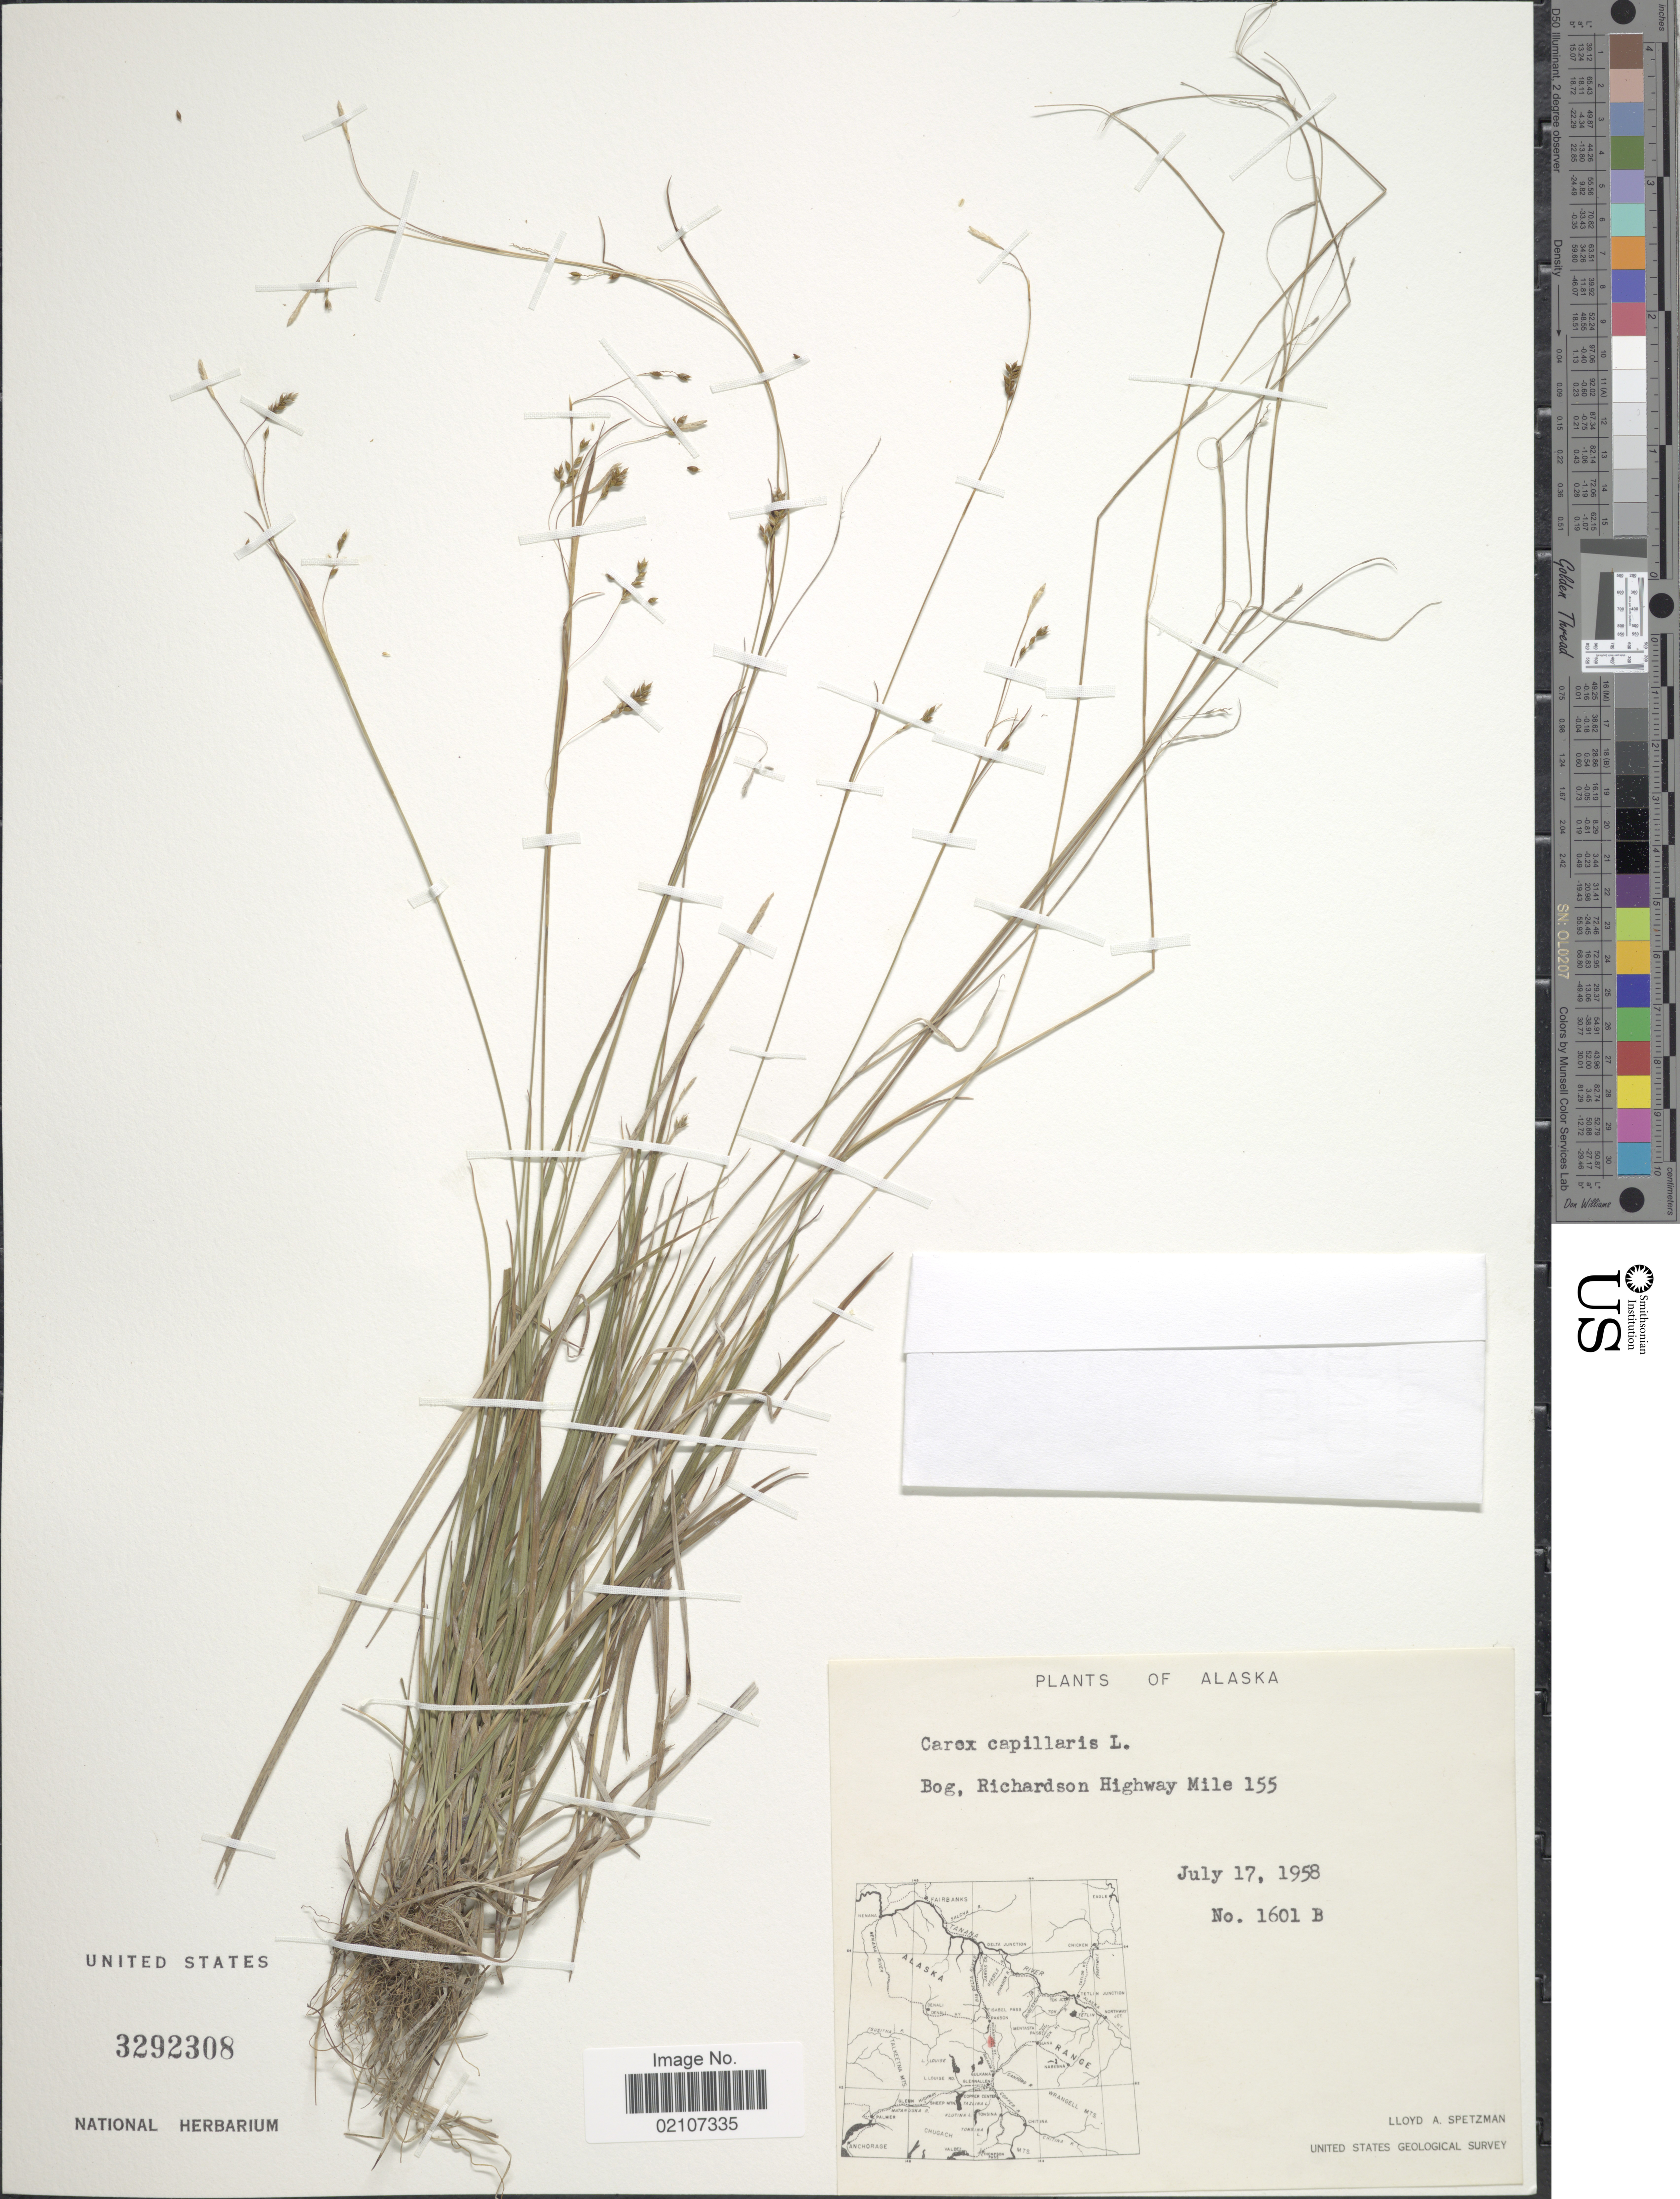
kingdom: Plantae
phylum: Tracheophyta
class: Liliopsida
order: Poales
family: Cyperaceae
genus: Carex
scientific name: Carex capillaris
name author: L.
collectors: L. Spetzman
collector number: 1601B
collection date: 1958-07-17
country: United States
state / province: Alaska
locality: Bog, Richardson Highway Mile 155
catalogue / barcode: US 3292308